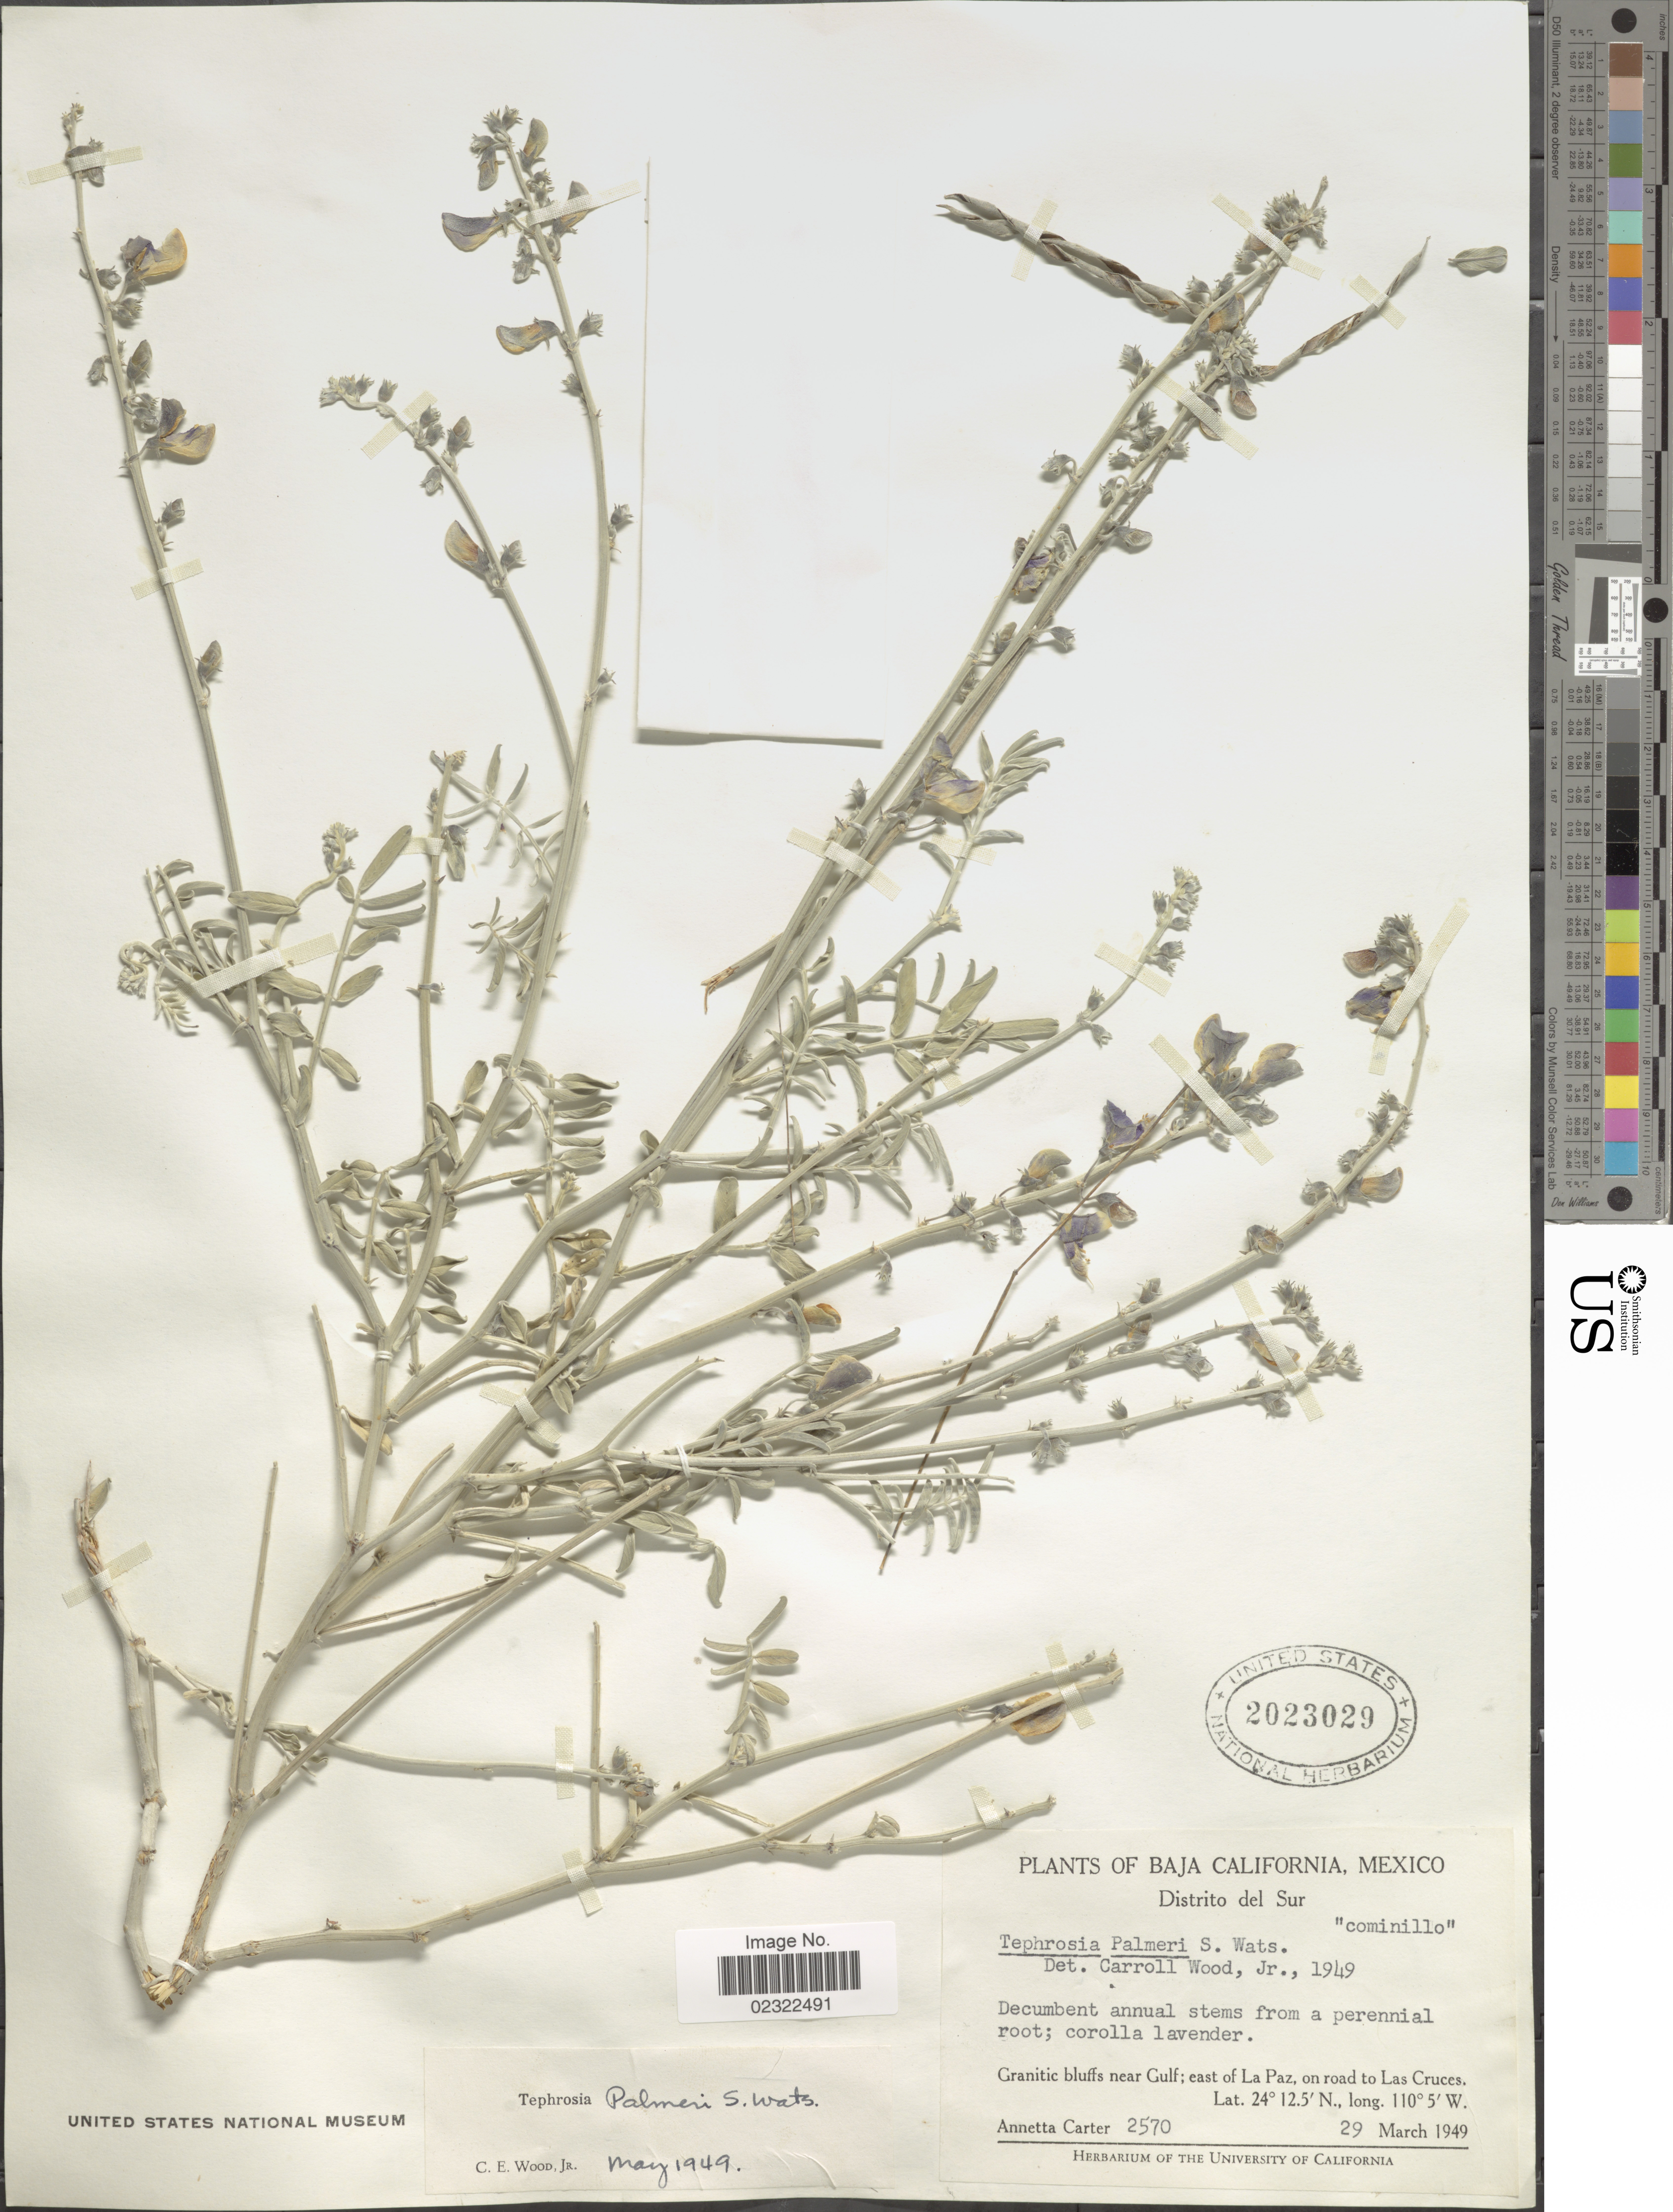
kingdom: Plantae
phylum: Tracheophyta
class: Magnoliopsida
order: Fabales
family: Fabaceae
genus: Tephrosia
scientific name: Tephrosia palmeri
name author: S. Watson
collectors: A. Carter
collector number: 2570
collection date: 1949-03-29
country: Mexico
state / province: Baja California Sur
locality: Baja California, Mexico, Distrito del Sur, Granitic bluffs near Gulf; east of La Paz, on road to las Cruces.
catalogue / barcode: US 2023029